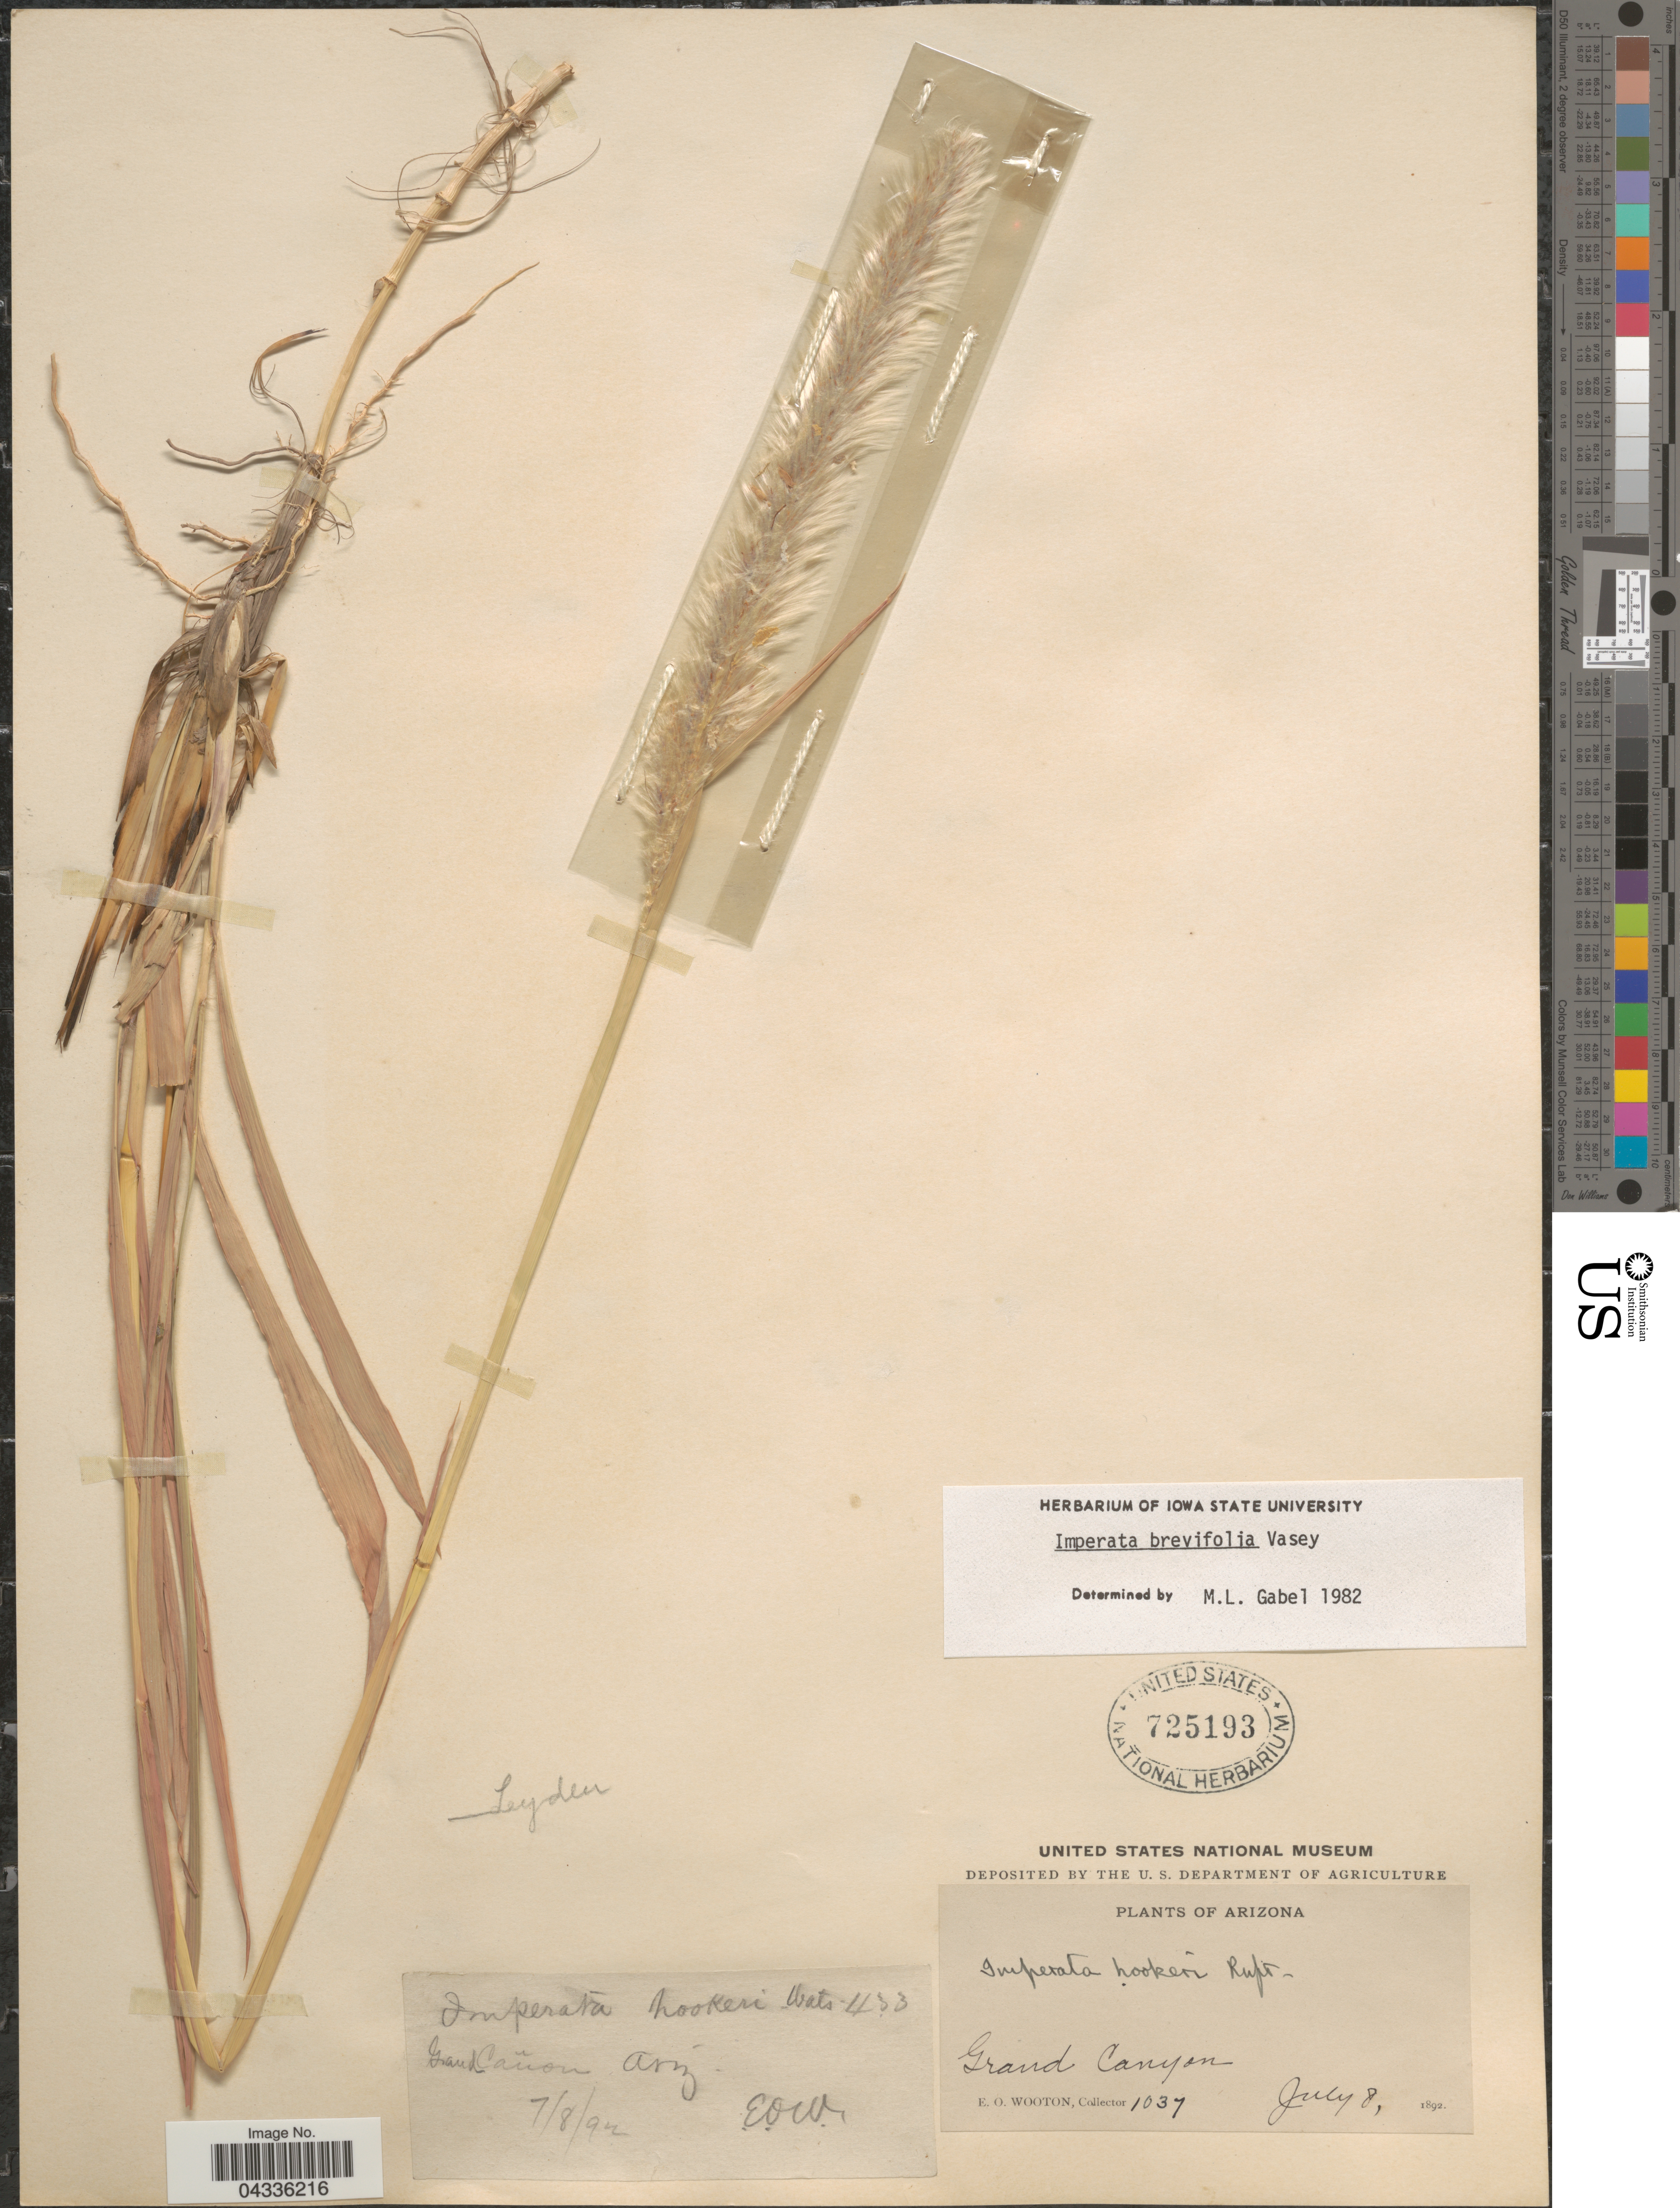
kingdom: Plantae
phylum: Tracheophyta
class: Liliopsida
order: Poales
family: Poaceae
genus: Imperata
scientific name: Imperata brevifolia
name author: Vasey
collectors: E. O. Wooton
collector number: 1037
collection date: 1892-07-08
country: United States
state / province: Arizona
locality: Grand Canyon.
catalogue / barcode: US 725193